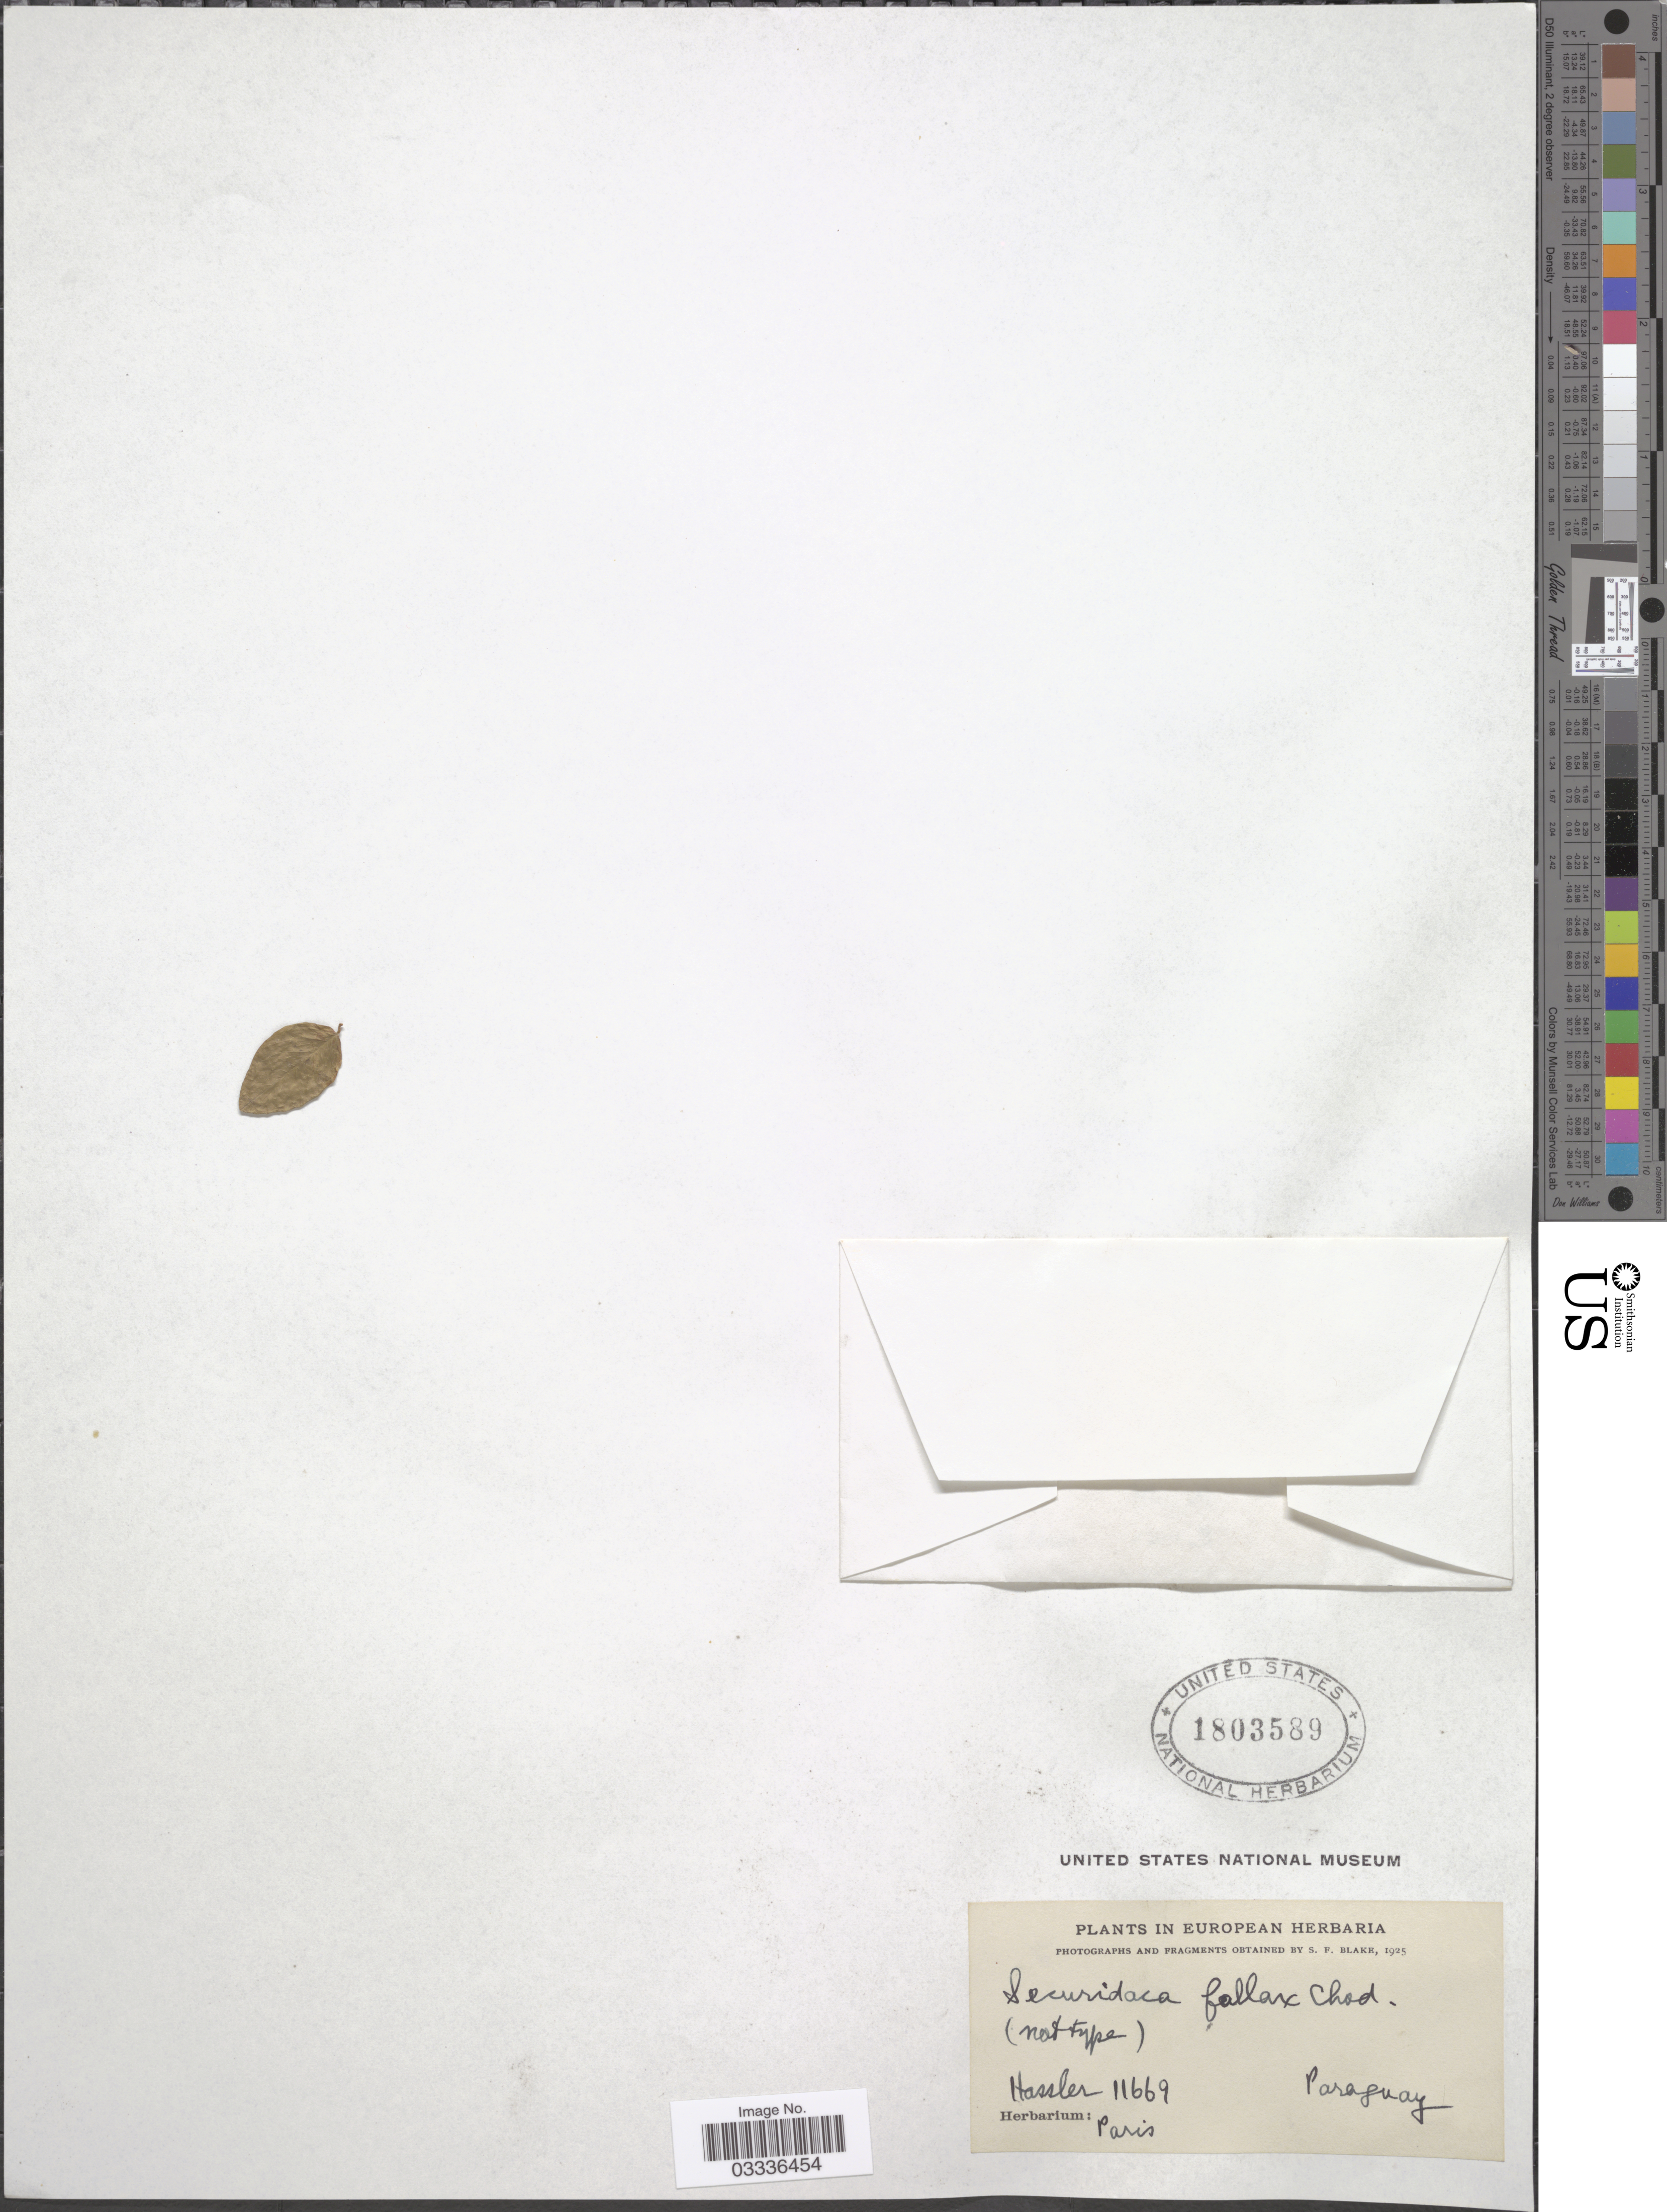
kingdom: Plantae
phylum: Tracheophyta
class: Magnoliopsida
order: Fabales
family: Polygalaceae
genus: Securidaca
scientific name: Securidaca fallax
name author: Chodat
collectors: Hassler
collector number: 11669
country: Paraguay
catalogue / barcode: US 1803589